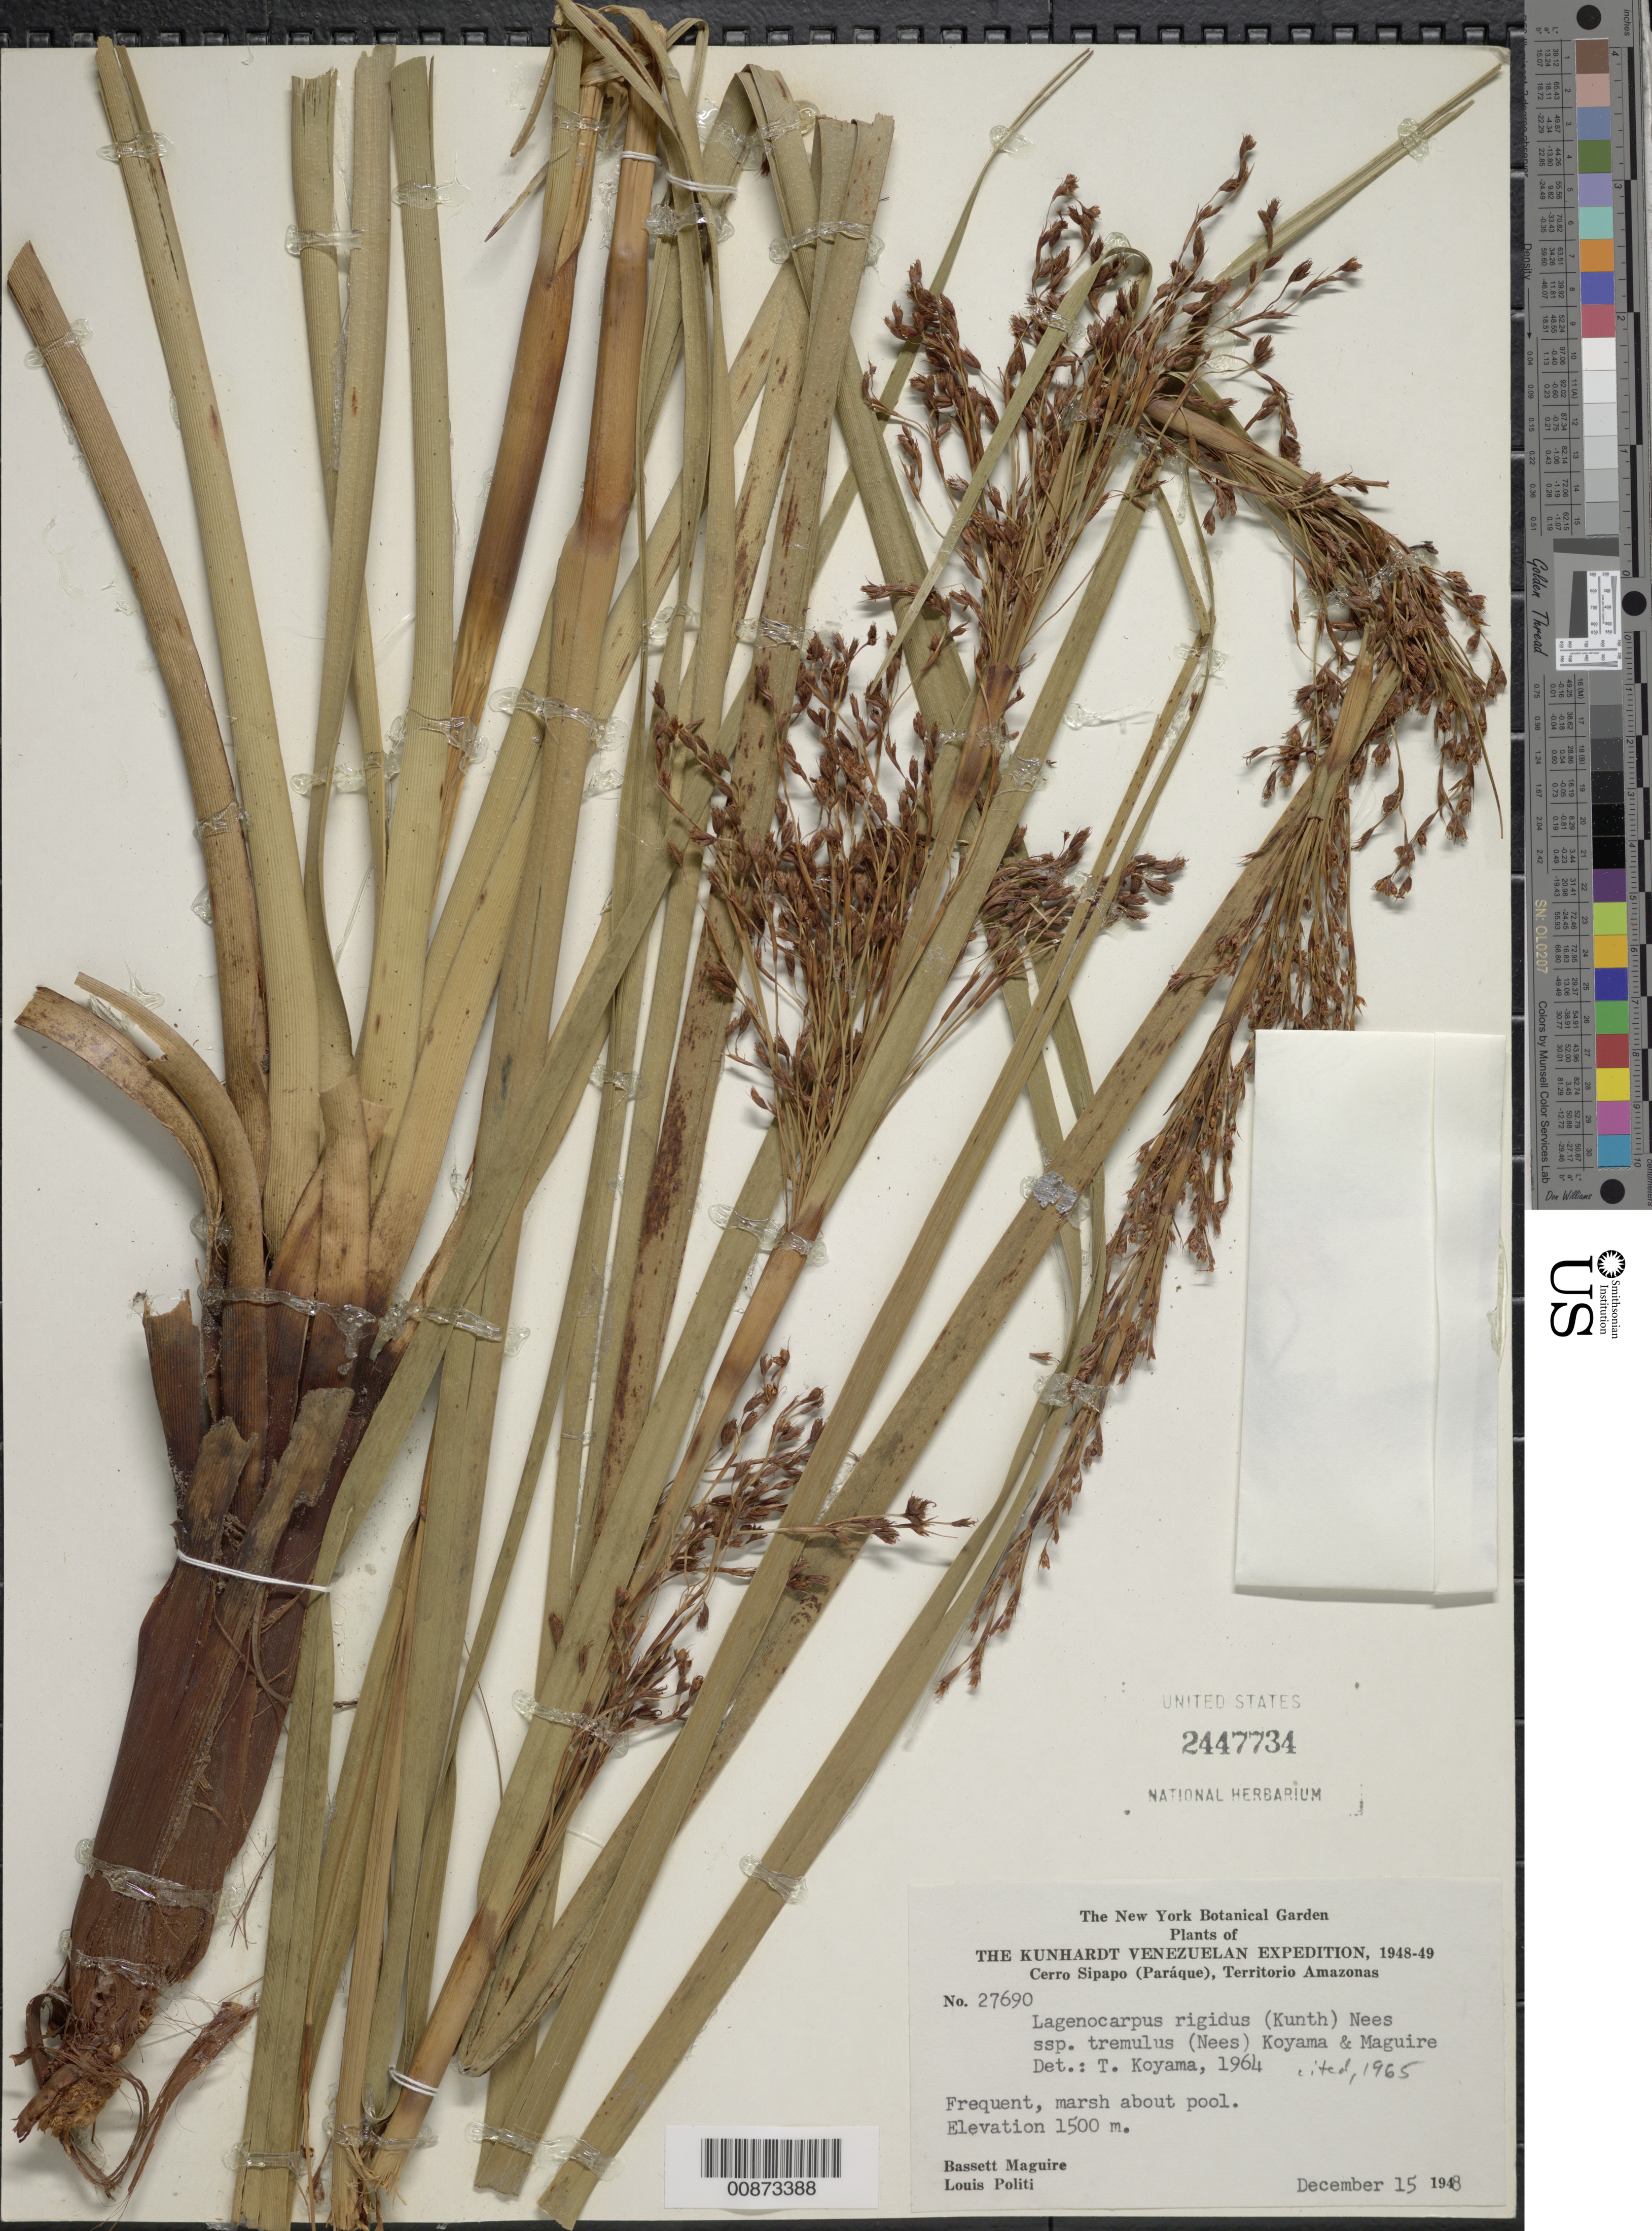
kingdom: Plantae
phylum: Tracheophyta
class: Liliopsida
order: Poales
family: Cyperaceae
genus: Lagenocarpus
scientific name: Lagenocarpus rigidus subsp. tremulus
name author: (Nees) T. Koyama & Maguire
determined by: Koyama, Tetsuo M.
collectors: B. Maguire & L. Politi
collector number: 27690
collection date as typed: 15-Dec-48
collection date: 1948-12-15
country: Venezuela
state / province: Amazonas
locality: Cerro Sipapo (Paráque)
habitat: Marsh about pool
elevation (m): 1500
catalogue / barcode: US 2447734